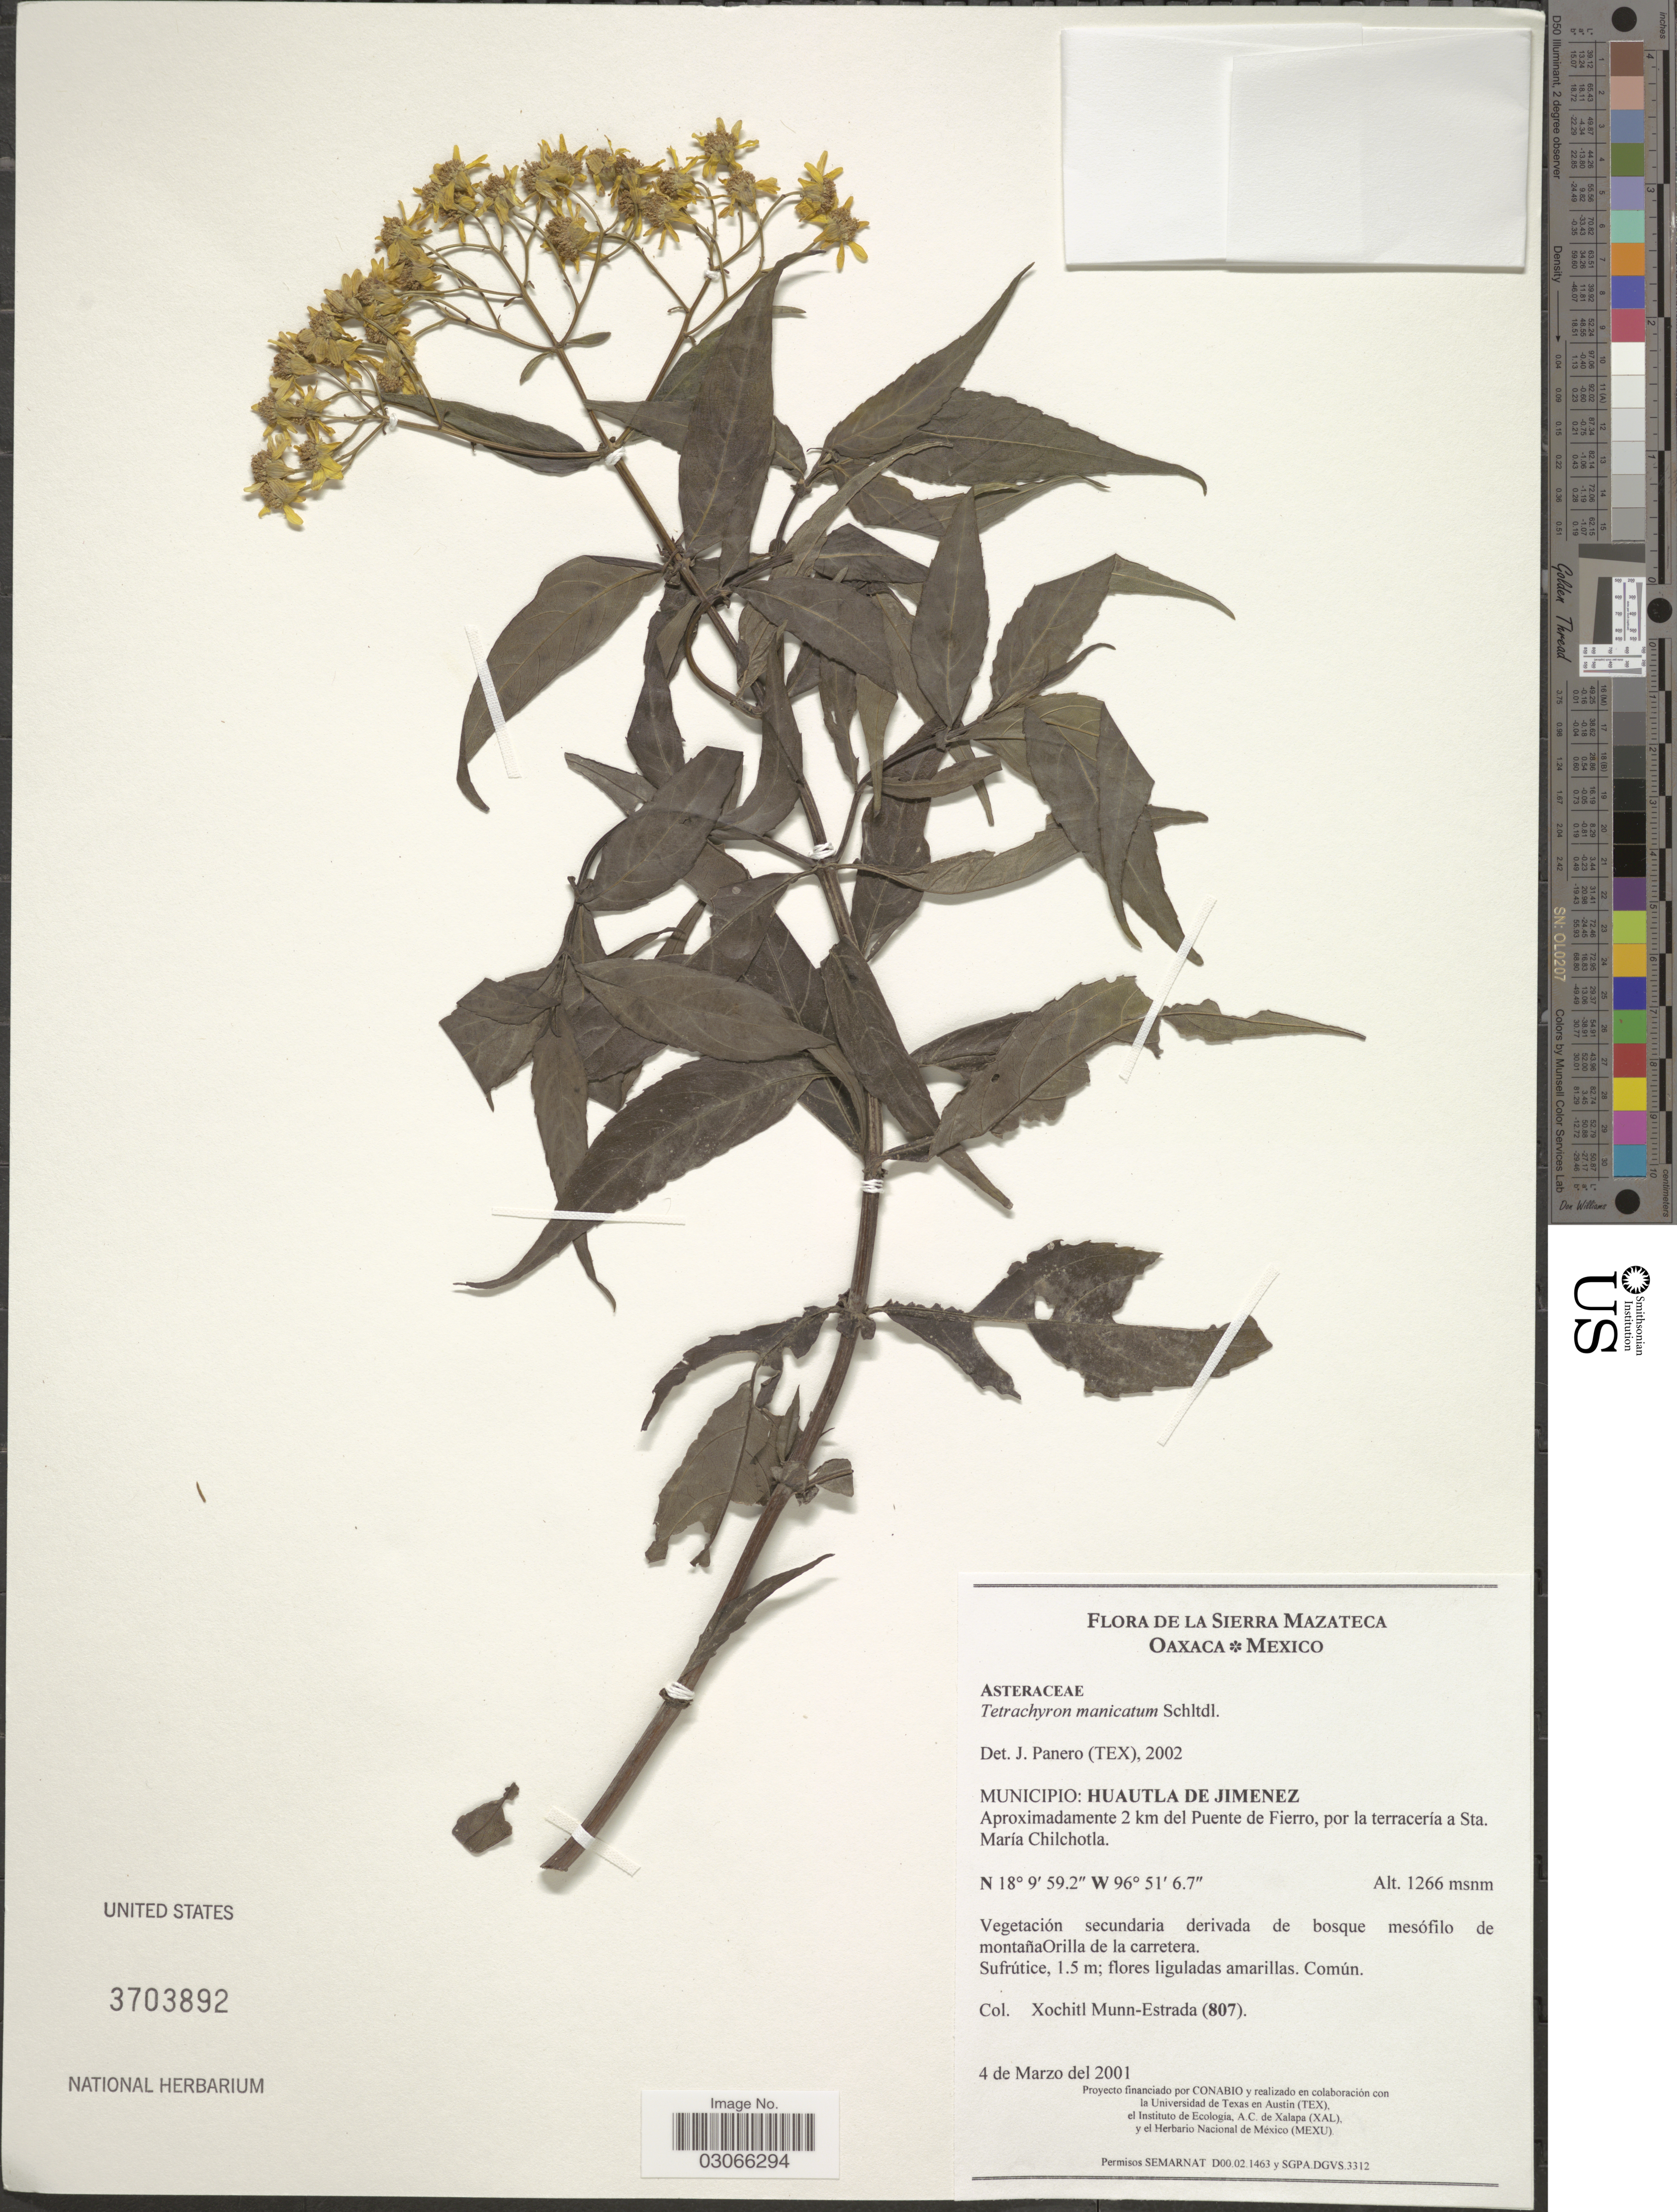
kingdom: Plantae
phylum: Tracheophyta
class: Magnoliopsida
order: Asterales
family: Asteraceae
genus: Tetrachyron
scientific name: Tetrachyron manicatum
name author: Schltdl.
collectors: X. Munn-Estrada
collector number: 807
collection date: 2001-03-04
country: Mexico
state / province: Oaxaca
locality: La Sierra Mazateca. Municipio: Huautla de Jimenez. Aproximadamente 2 km del Puente de Fierro, por la terracería a Sta. María Chilchotla.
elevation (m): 1266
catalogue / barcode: US 3703892